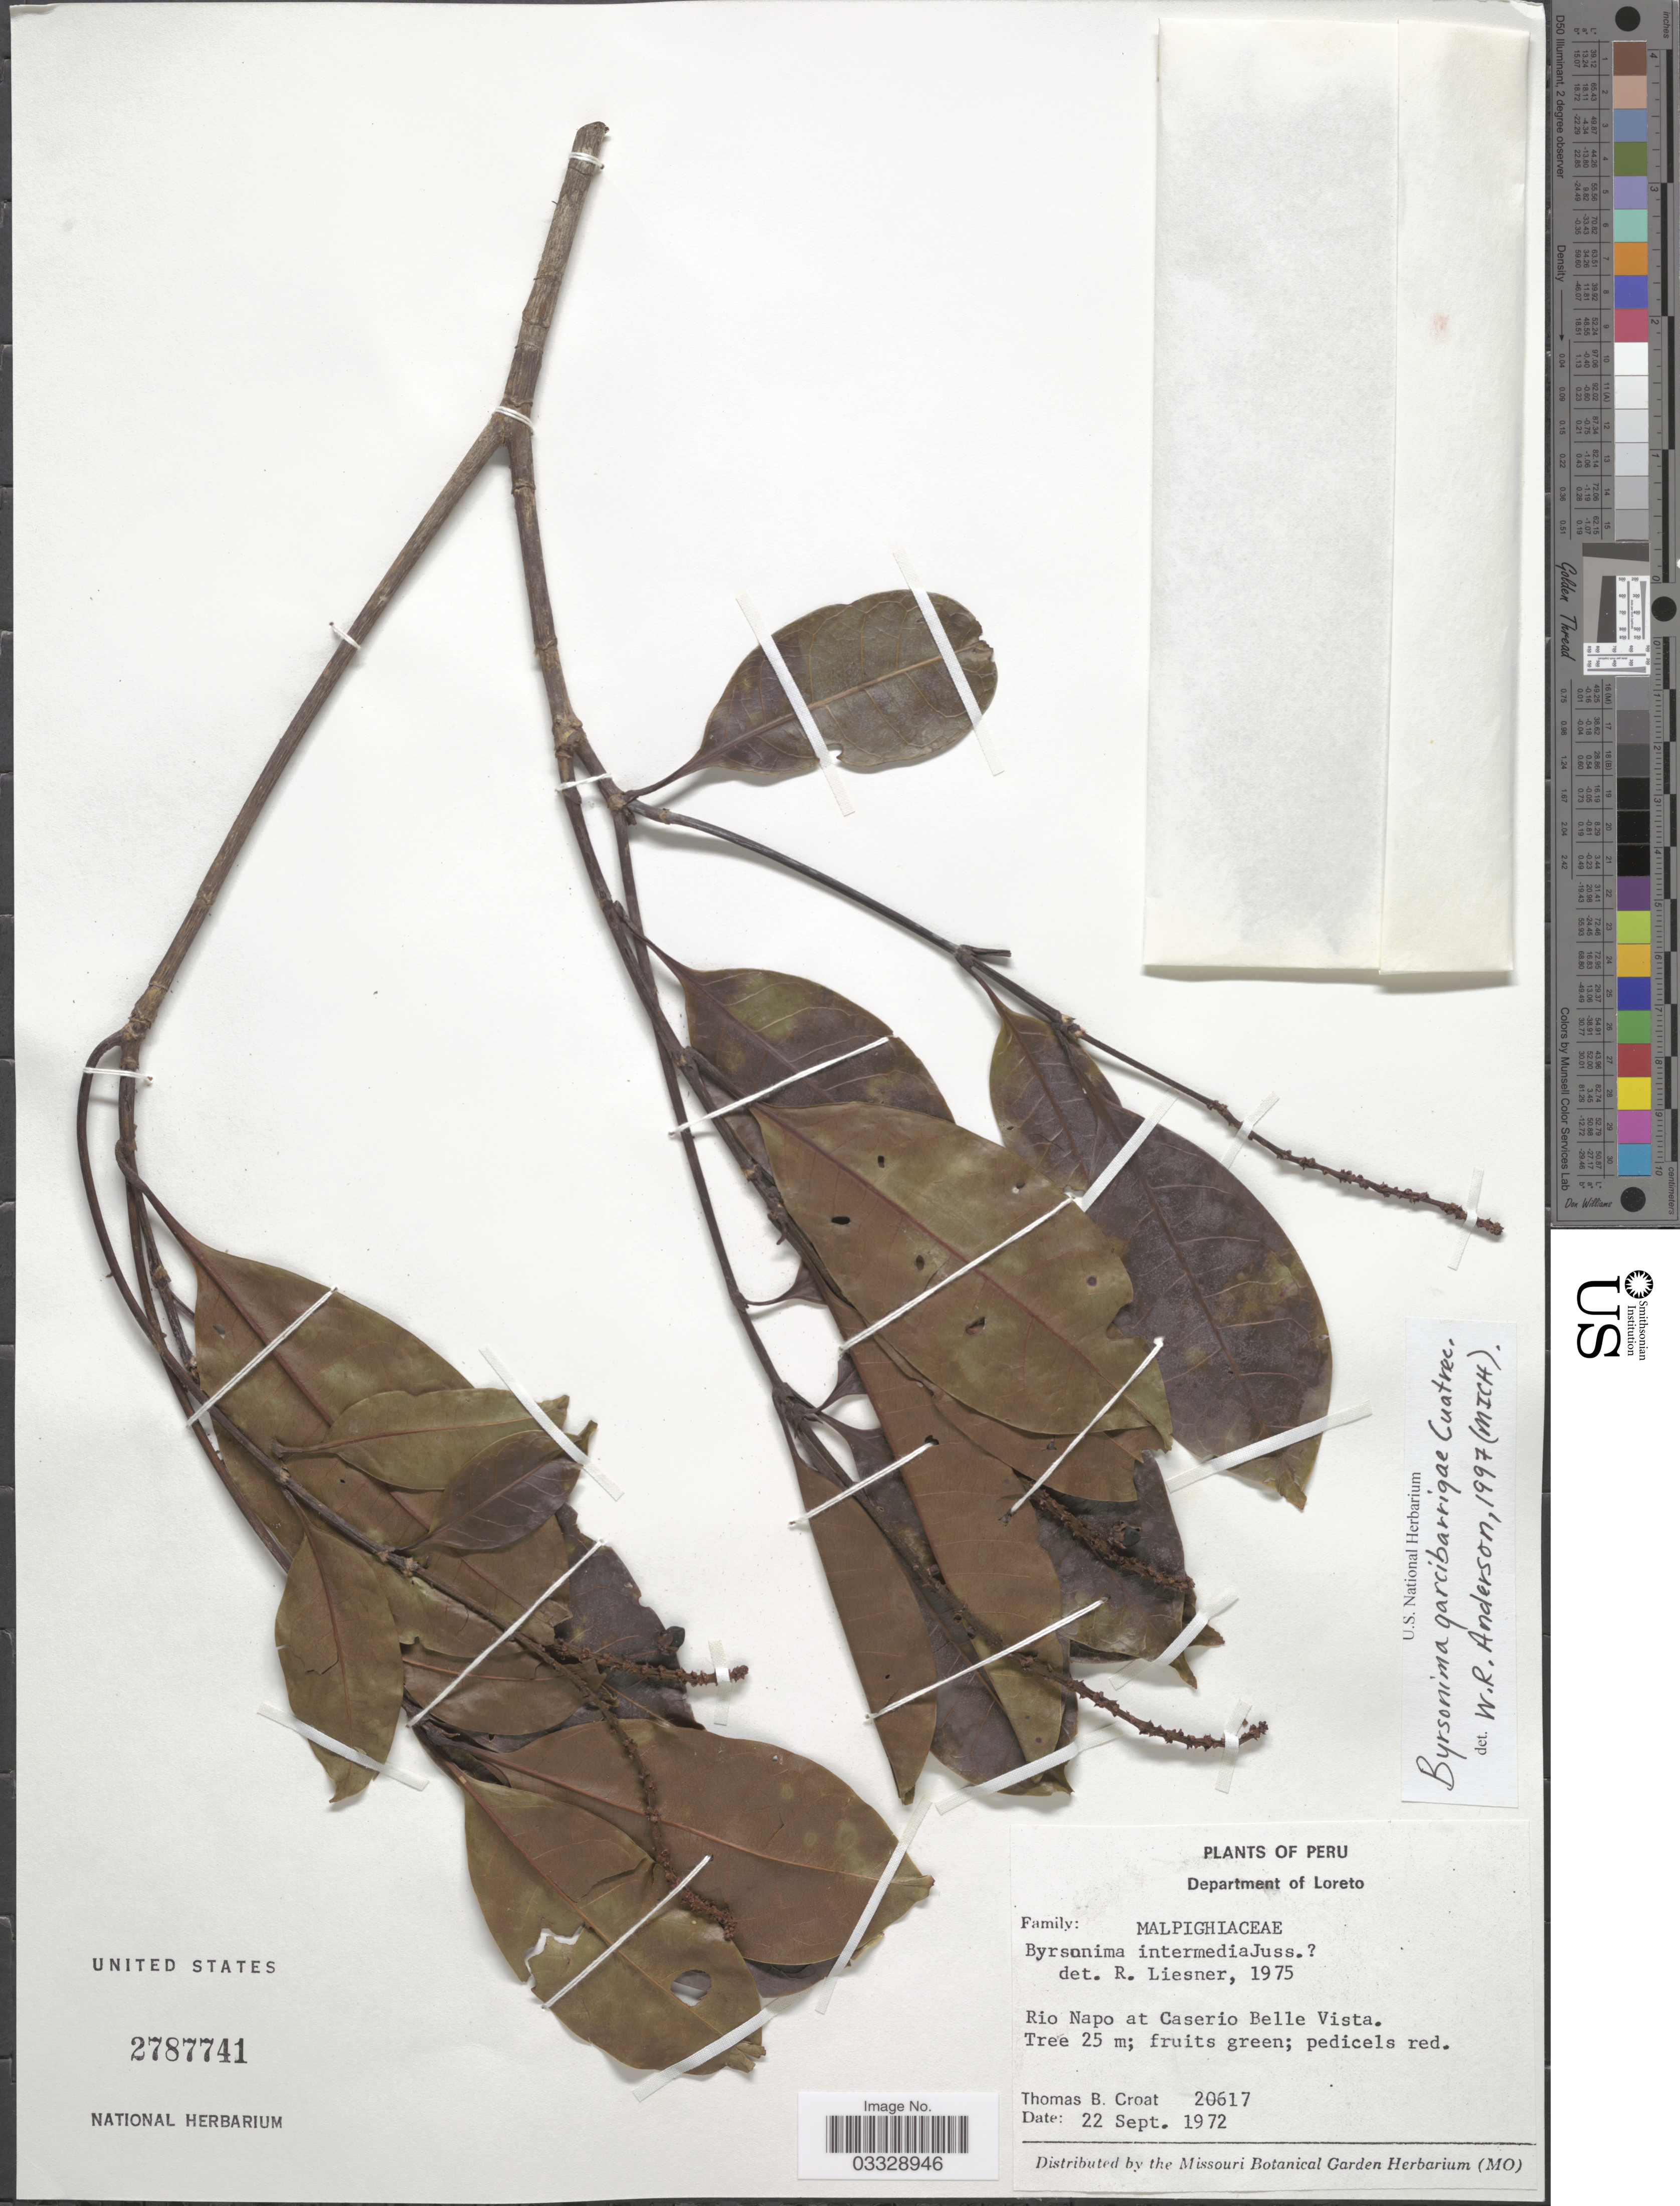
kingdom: Plantae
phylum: Tracheophyta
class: Magnoliopsida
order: Malpighiales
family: Malpighiaceae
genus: Byrsonima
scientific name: Byrsonima garcibarrigae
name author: Cuatrec.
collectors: T. B. Croat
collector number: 20617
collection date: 1972-09-22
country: Peru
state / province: Loreto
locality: Department of Loreto. Rio Napo at Caserio Belle Vista.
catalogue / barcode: US 2787741